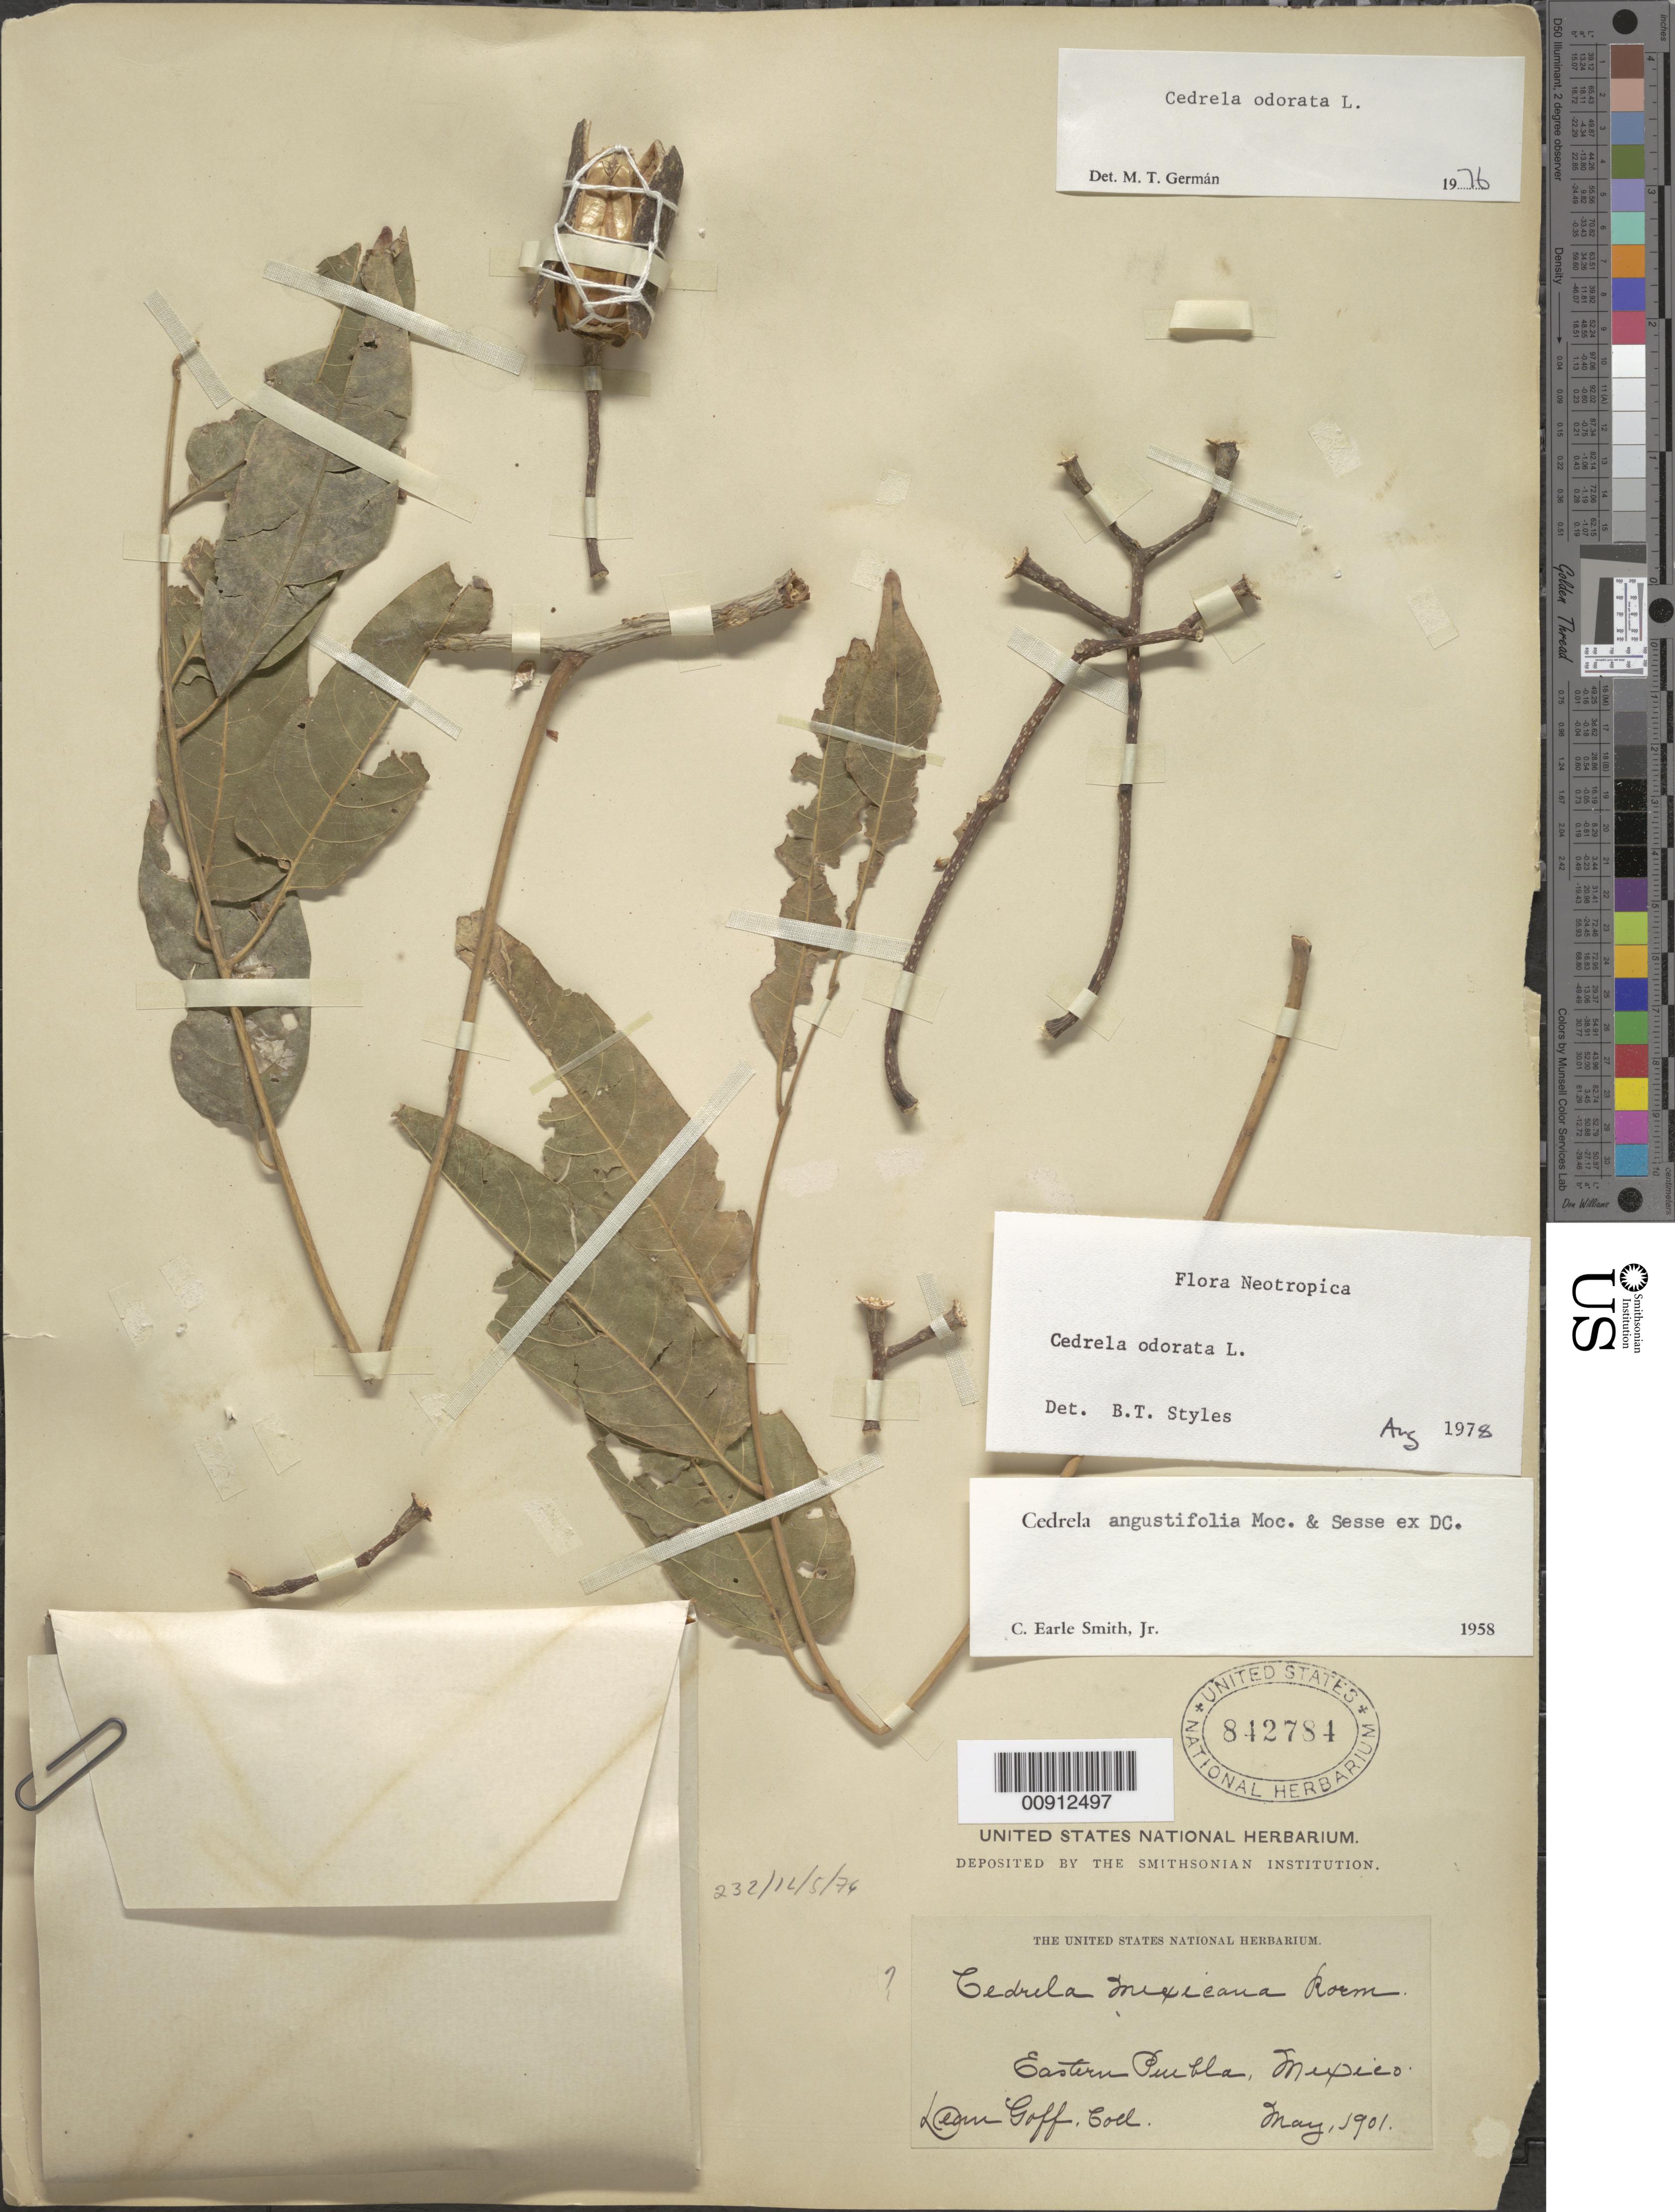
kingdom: Plantae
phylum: Tracheophyta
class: Magnoliopsida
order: Sapindales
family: Meliaceae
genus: Cedrela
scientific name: Cedrela odorata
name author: L.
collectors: Goff, L.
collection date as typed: May 1901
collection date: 1901-05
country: Mexico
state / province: Puebla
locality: Eastern Puebla.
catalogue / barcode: US 842784